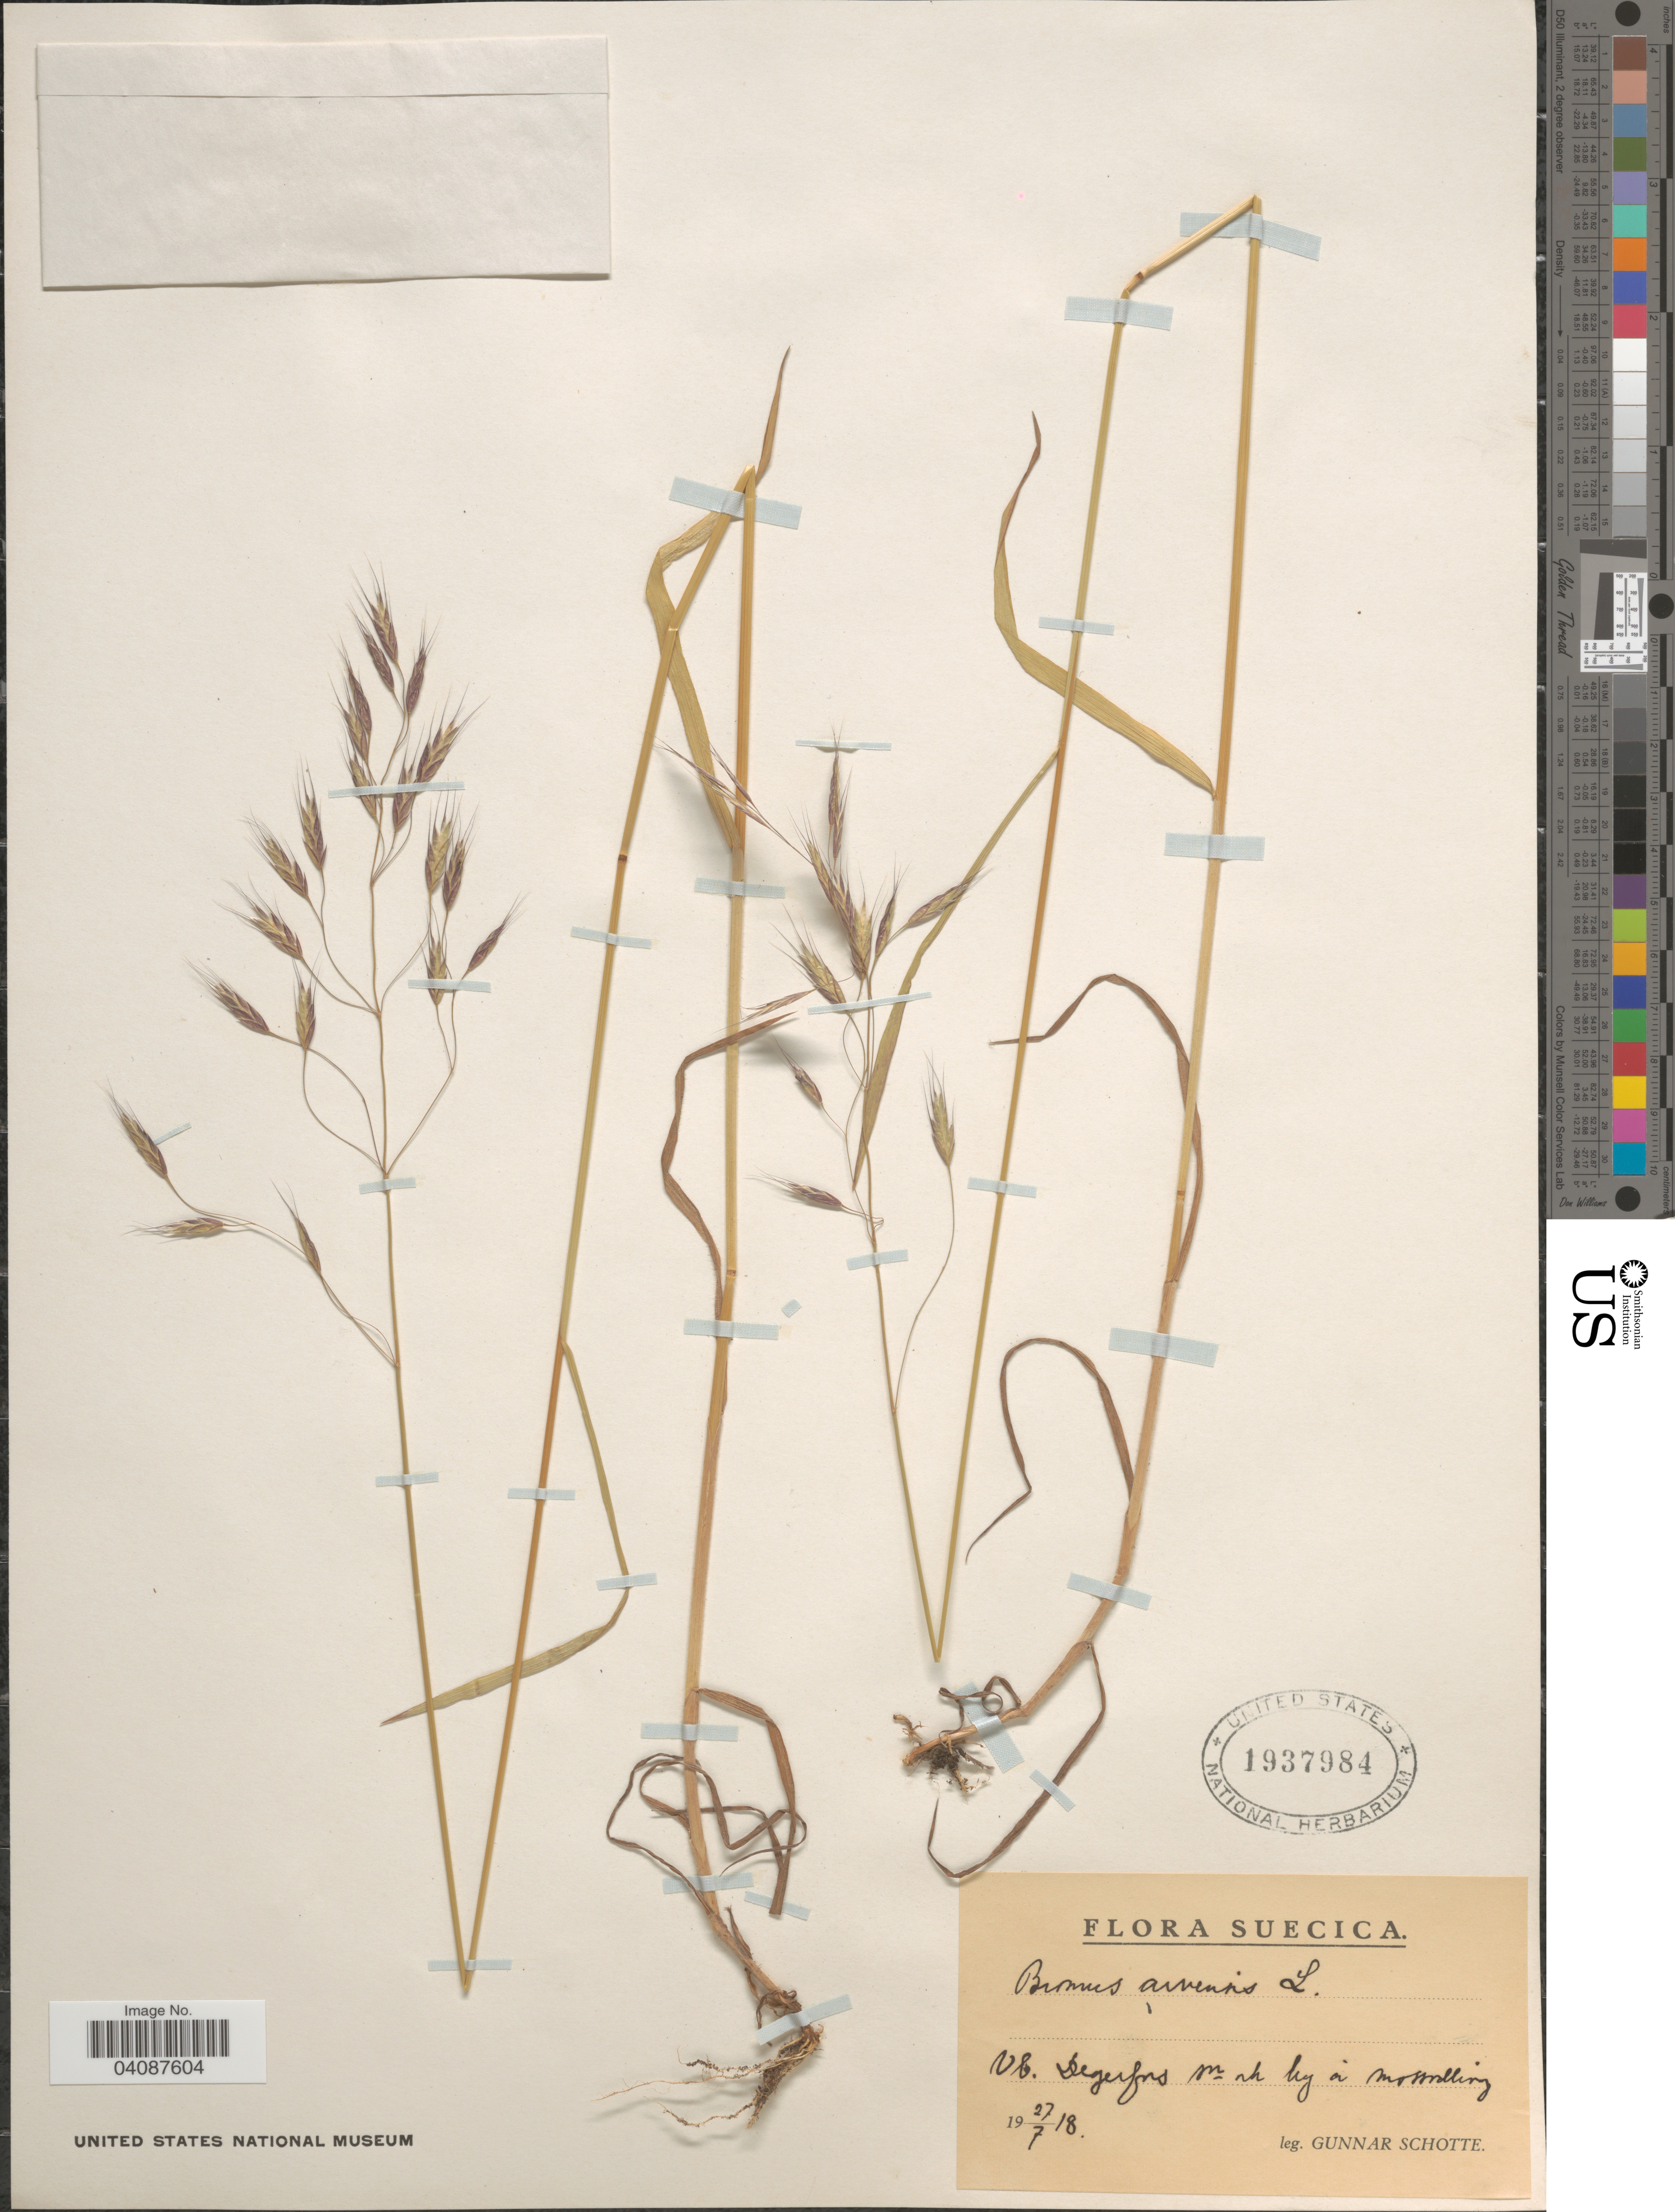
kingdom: Plantae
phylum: Tracheophyta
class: Liliopsida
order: Poales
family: Poaceae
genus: Bromus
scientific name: Bromus arvensis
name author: L.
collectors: G. Schotte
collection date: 1918-07-27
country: Sweden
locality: Suecica. Vb. Degerfos Sn. nh by à Mossroling.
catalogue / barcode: US 1937984